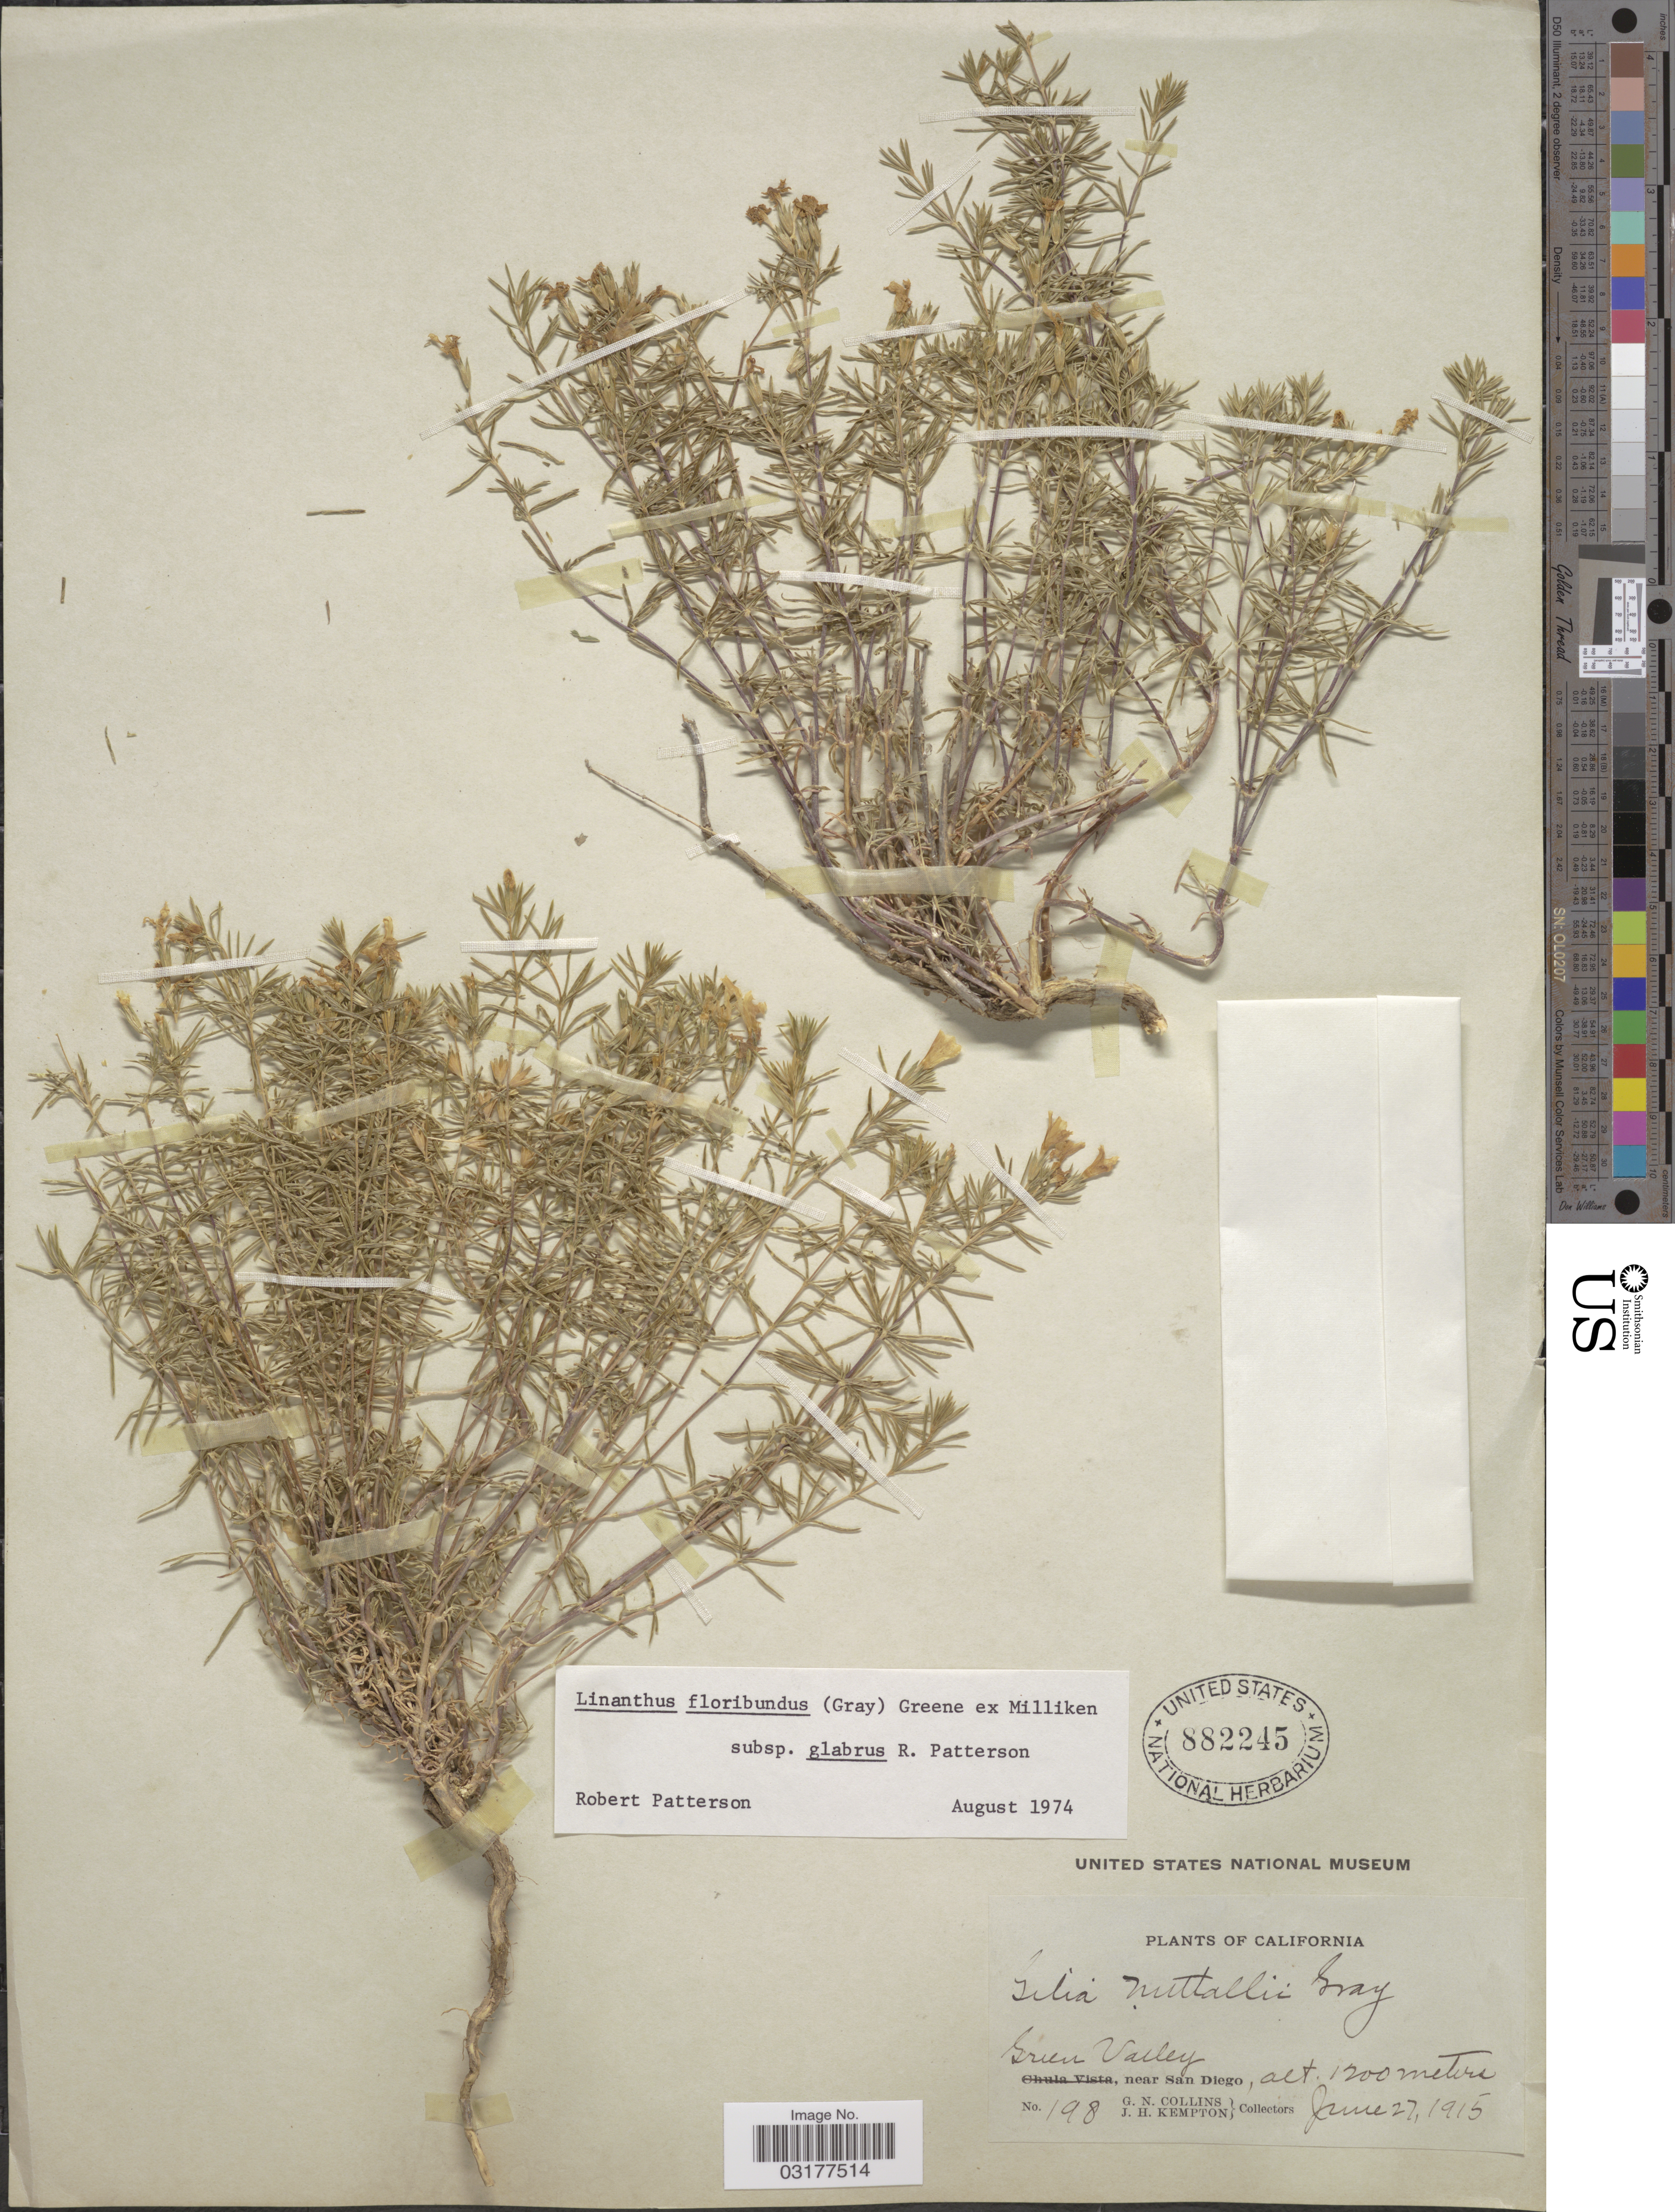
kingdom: Plantae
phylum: Tracheophyta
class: Magnoliopsida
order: Ericales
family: Polemoniaceae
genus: Leptosiphon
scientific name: Leptosiphon floribundus subsp. glaber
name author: (R. Patt.) J.M. Porter & L.A. Johnson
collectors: G. Collins & J. H. Kempton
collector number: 198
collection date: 1915-06-27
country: United States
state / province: California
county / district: San Diego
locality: Green Valley, near San Diego.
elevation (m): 1200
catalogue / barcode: US 882245